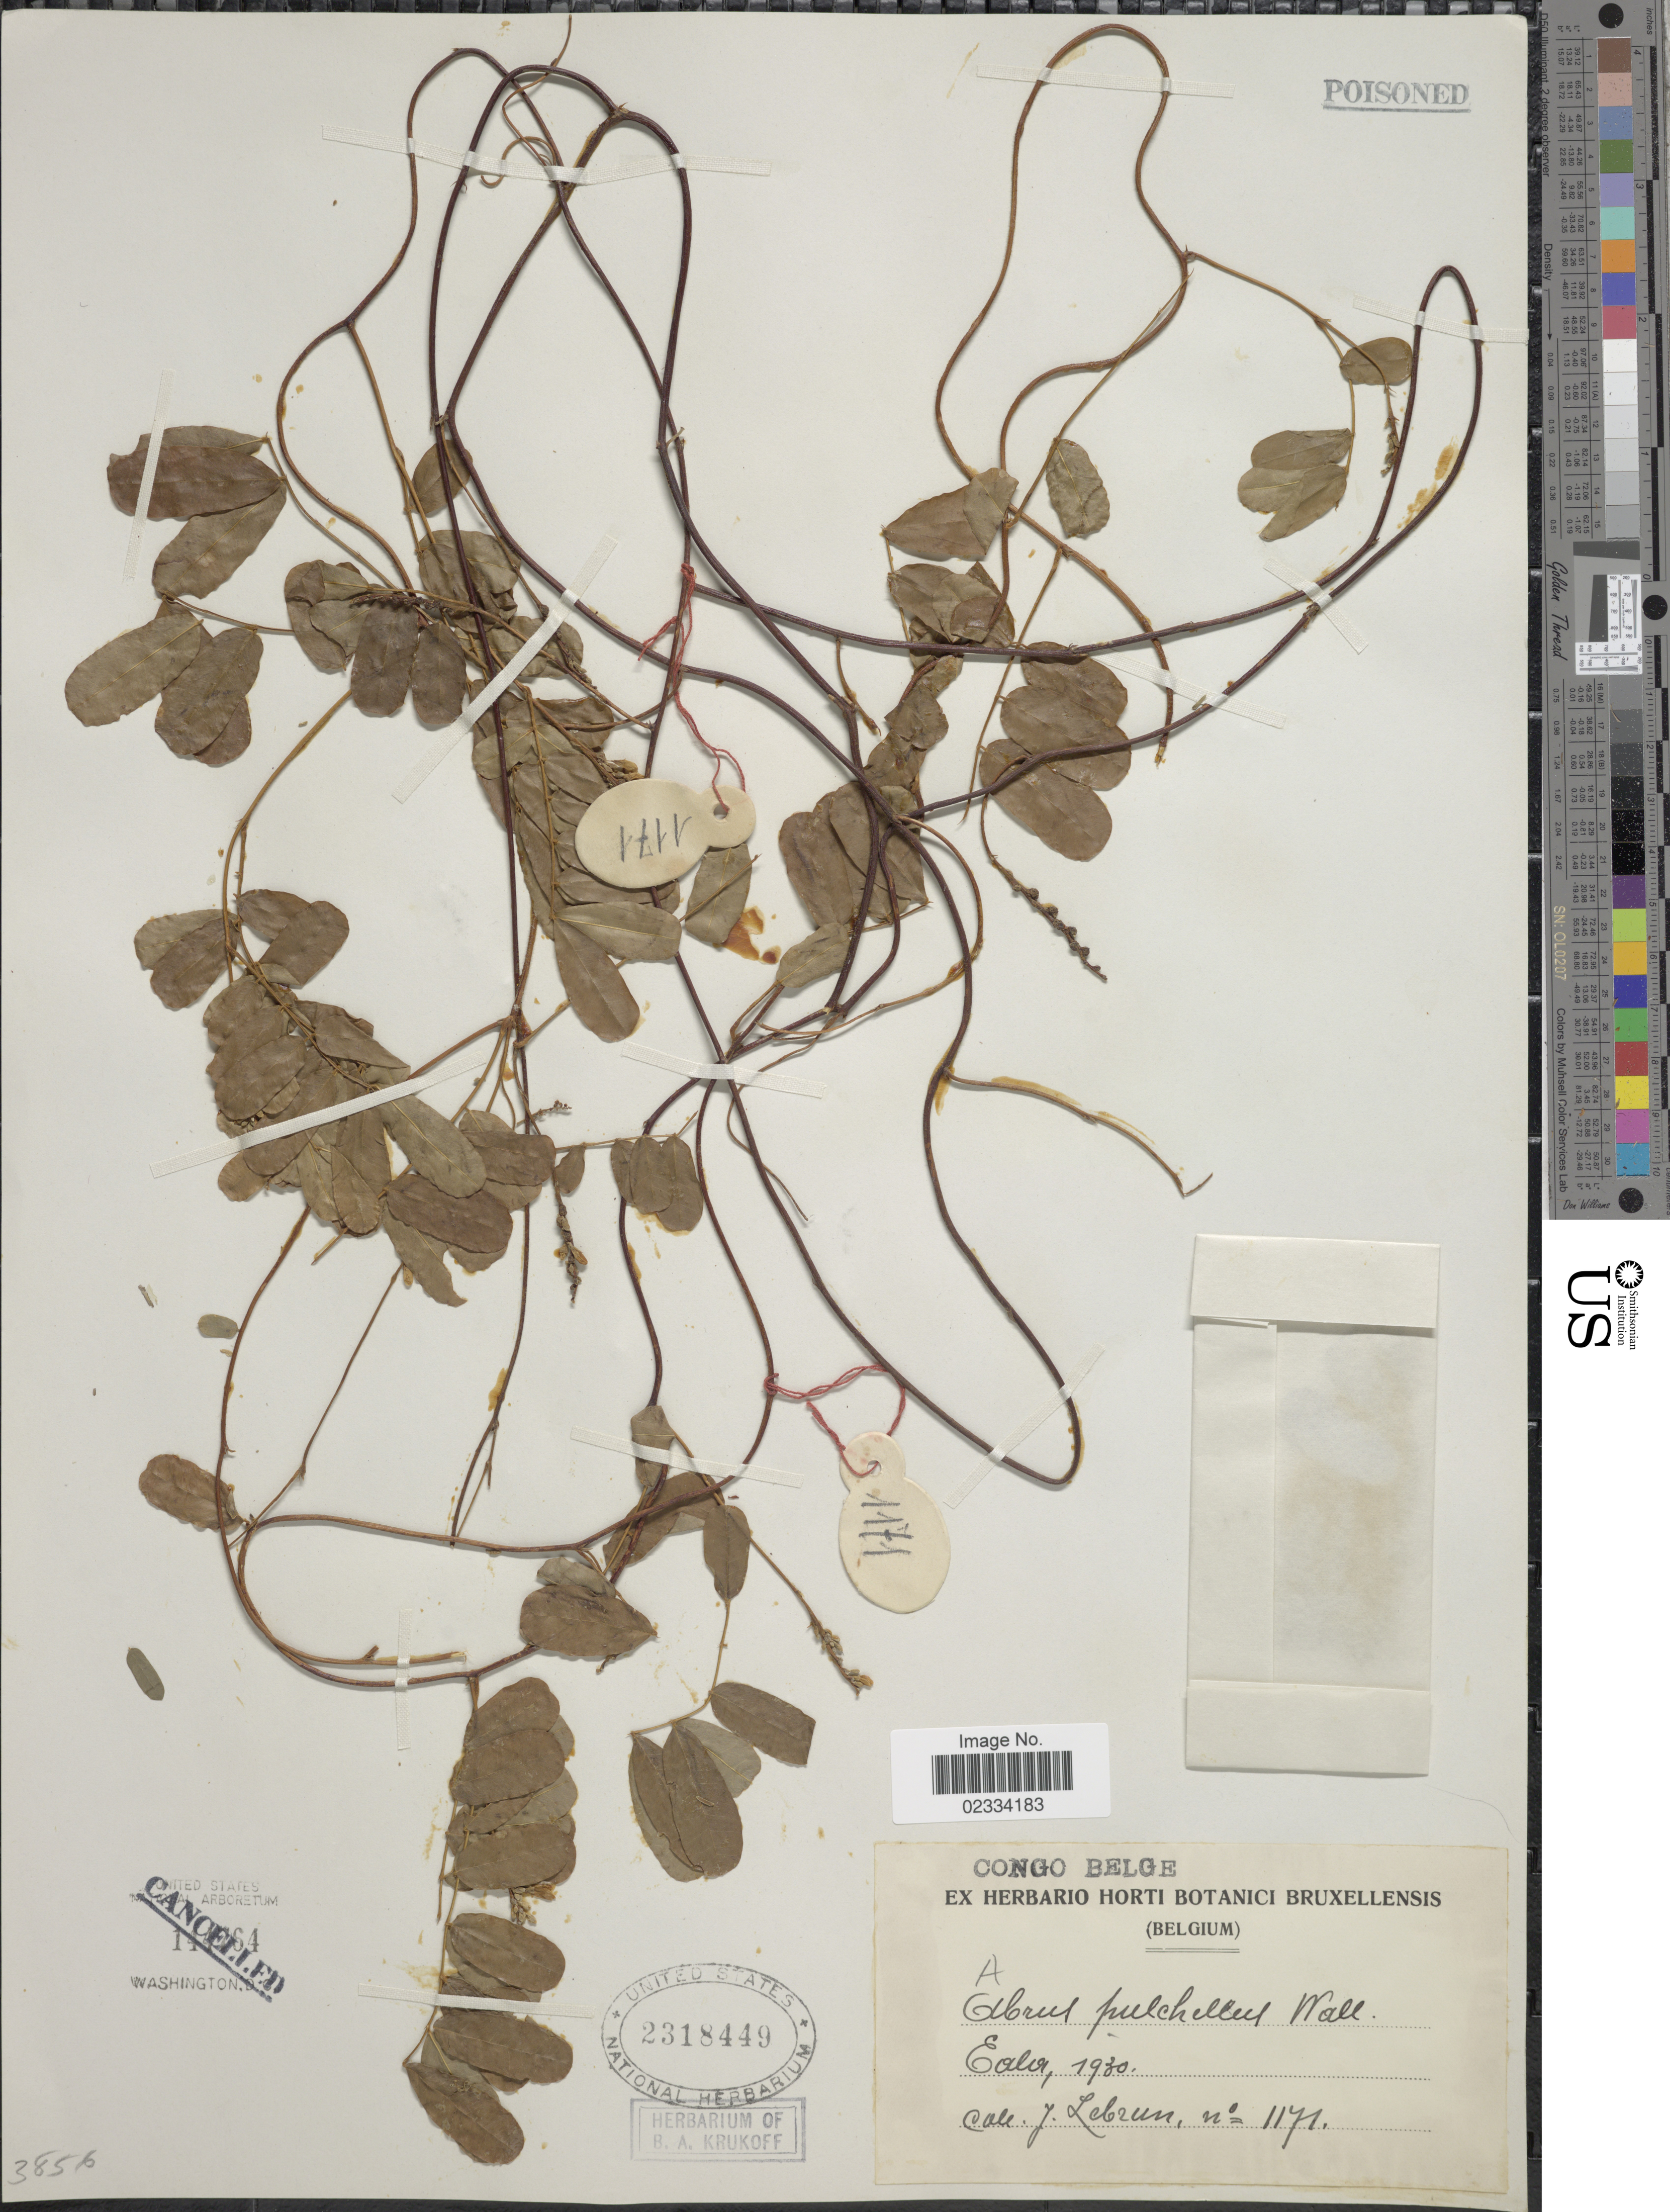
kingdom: Plantae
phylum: Tracheophyta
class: Magnoliopsida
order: Fabales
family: Fabaceae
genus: Abrus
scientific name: Abrus pulchellus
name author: Wall.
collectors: J. A. Lebrun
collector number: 1171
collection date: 1930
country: Congo, Democratic Republic of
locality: Congo Belge. Eala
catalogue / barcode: US 2318449